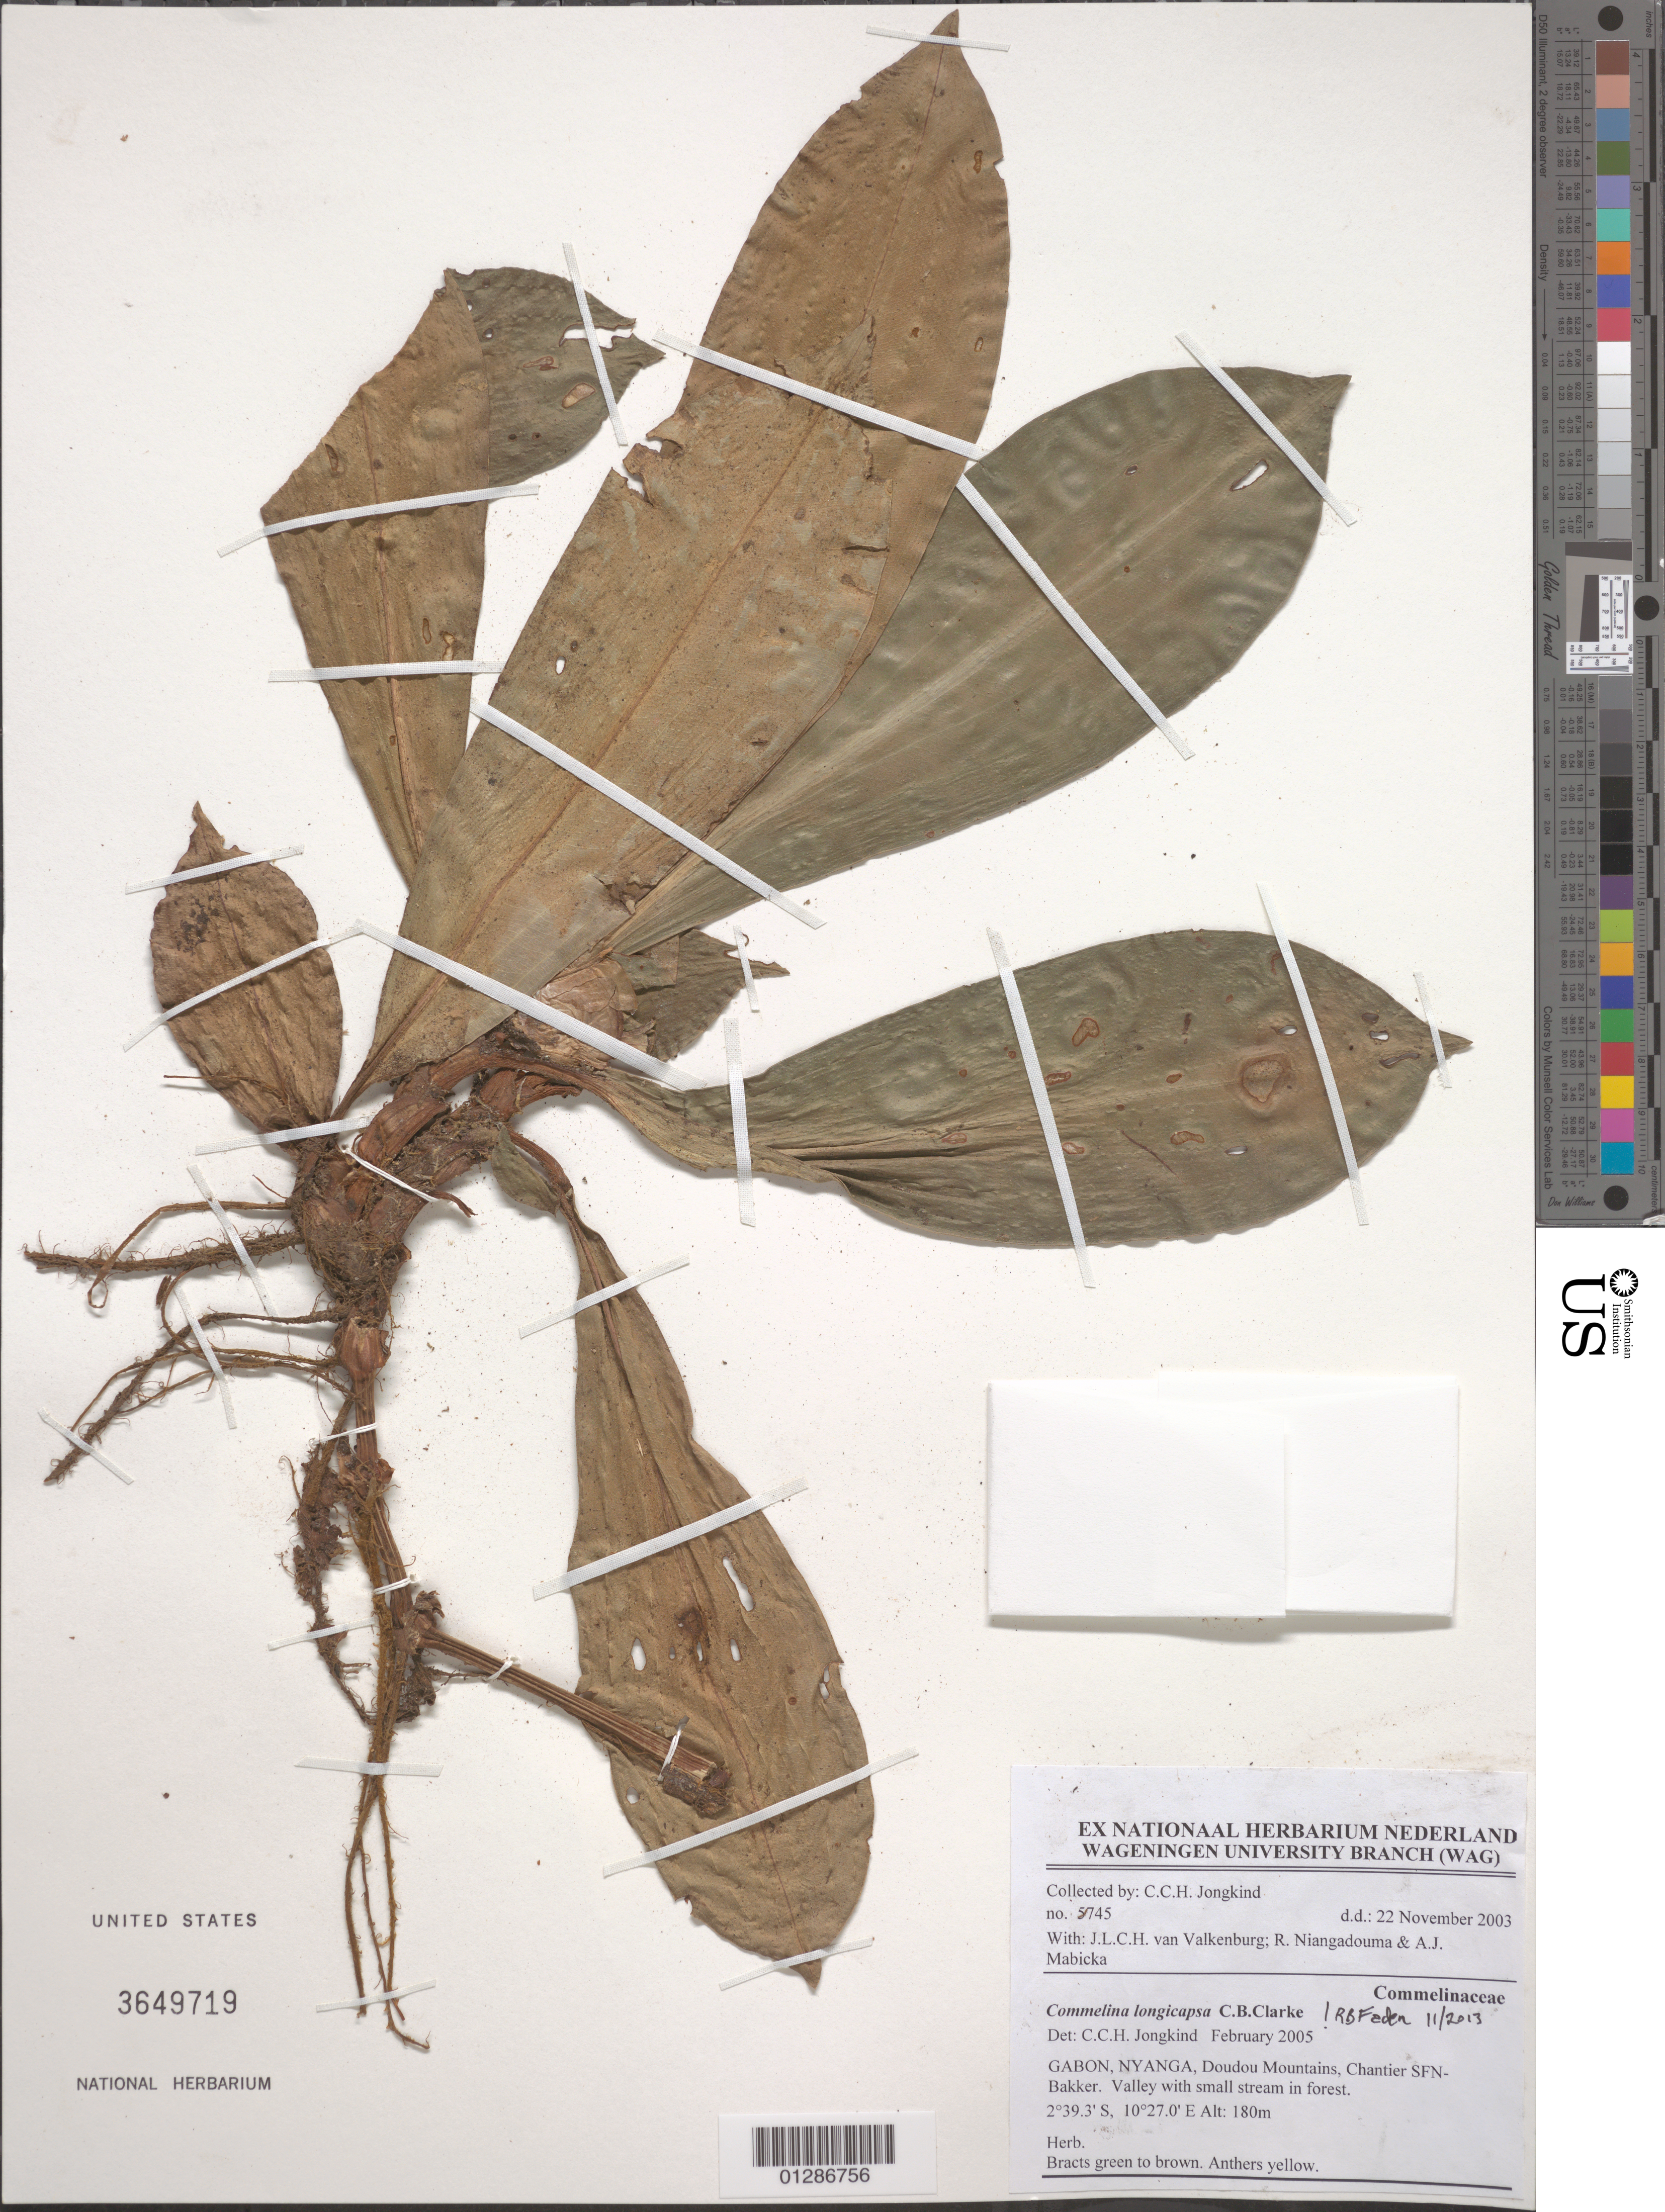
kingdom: Plantae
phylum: Tracheophyta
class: Liliopsida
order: Commelinales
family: Commelinaceae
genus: Commelina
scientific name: Commelina longicapsa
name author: C.B. Clarke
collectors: C. C. Jongkind, J. van Valkenburg, R. Niangadouma & A. Mabicka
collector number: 5745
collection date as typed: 22 Nov 2003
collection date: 2003-11-22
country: Gabon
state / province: Nyanga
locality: Doudou Mts. Chantier SFN-Bakker.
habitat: Herb.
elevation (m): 180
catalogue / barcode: US 3649719